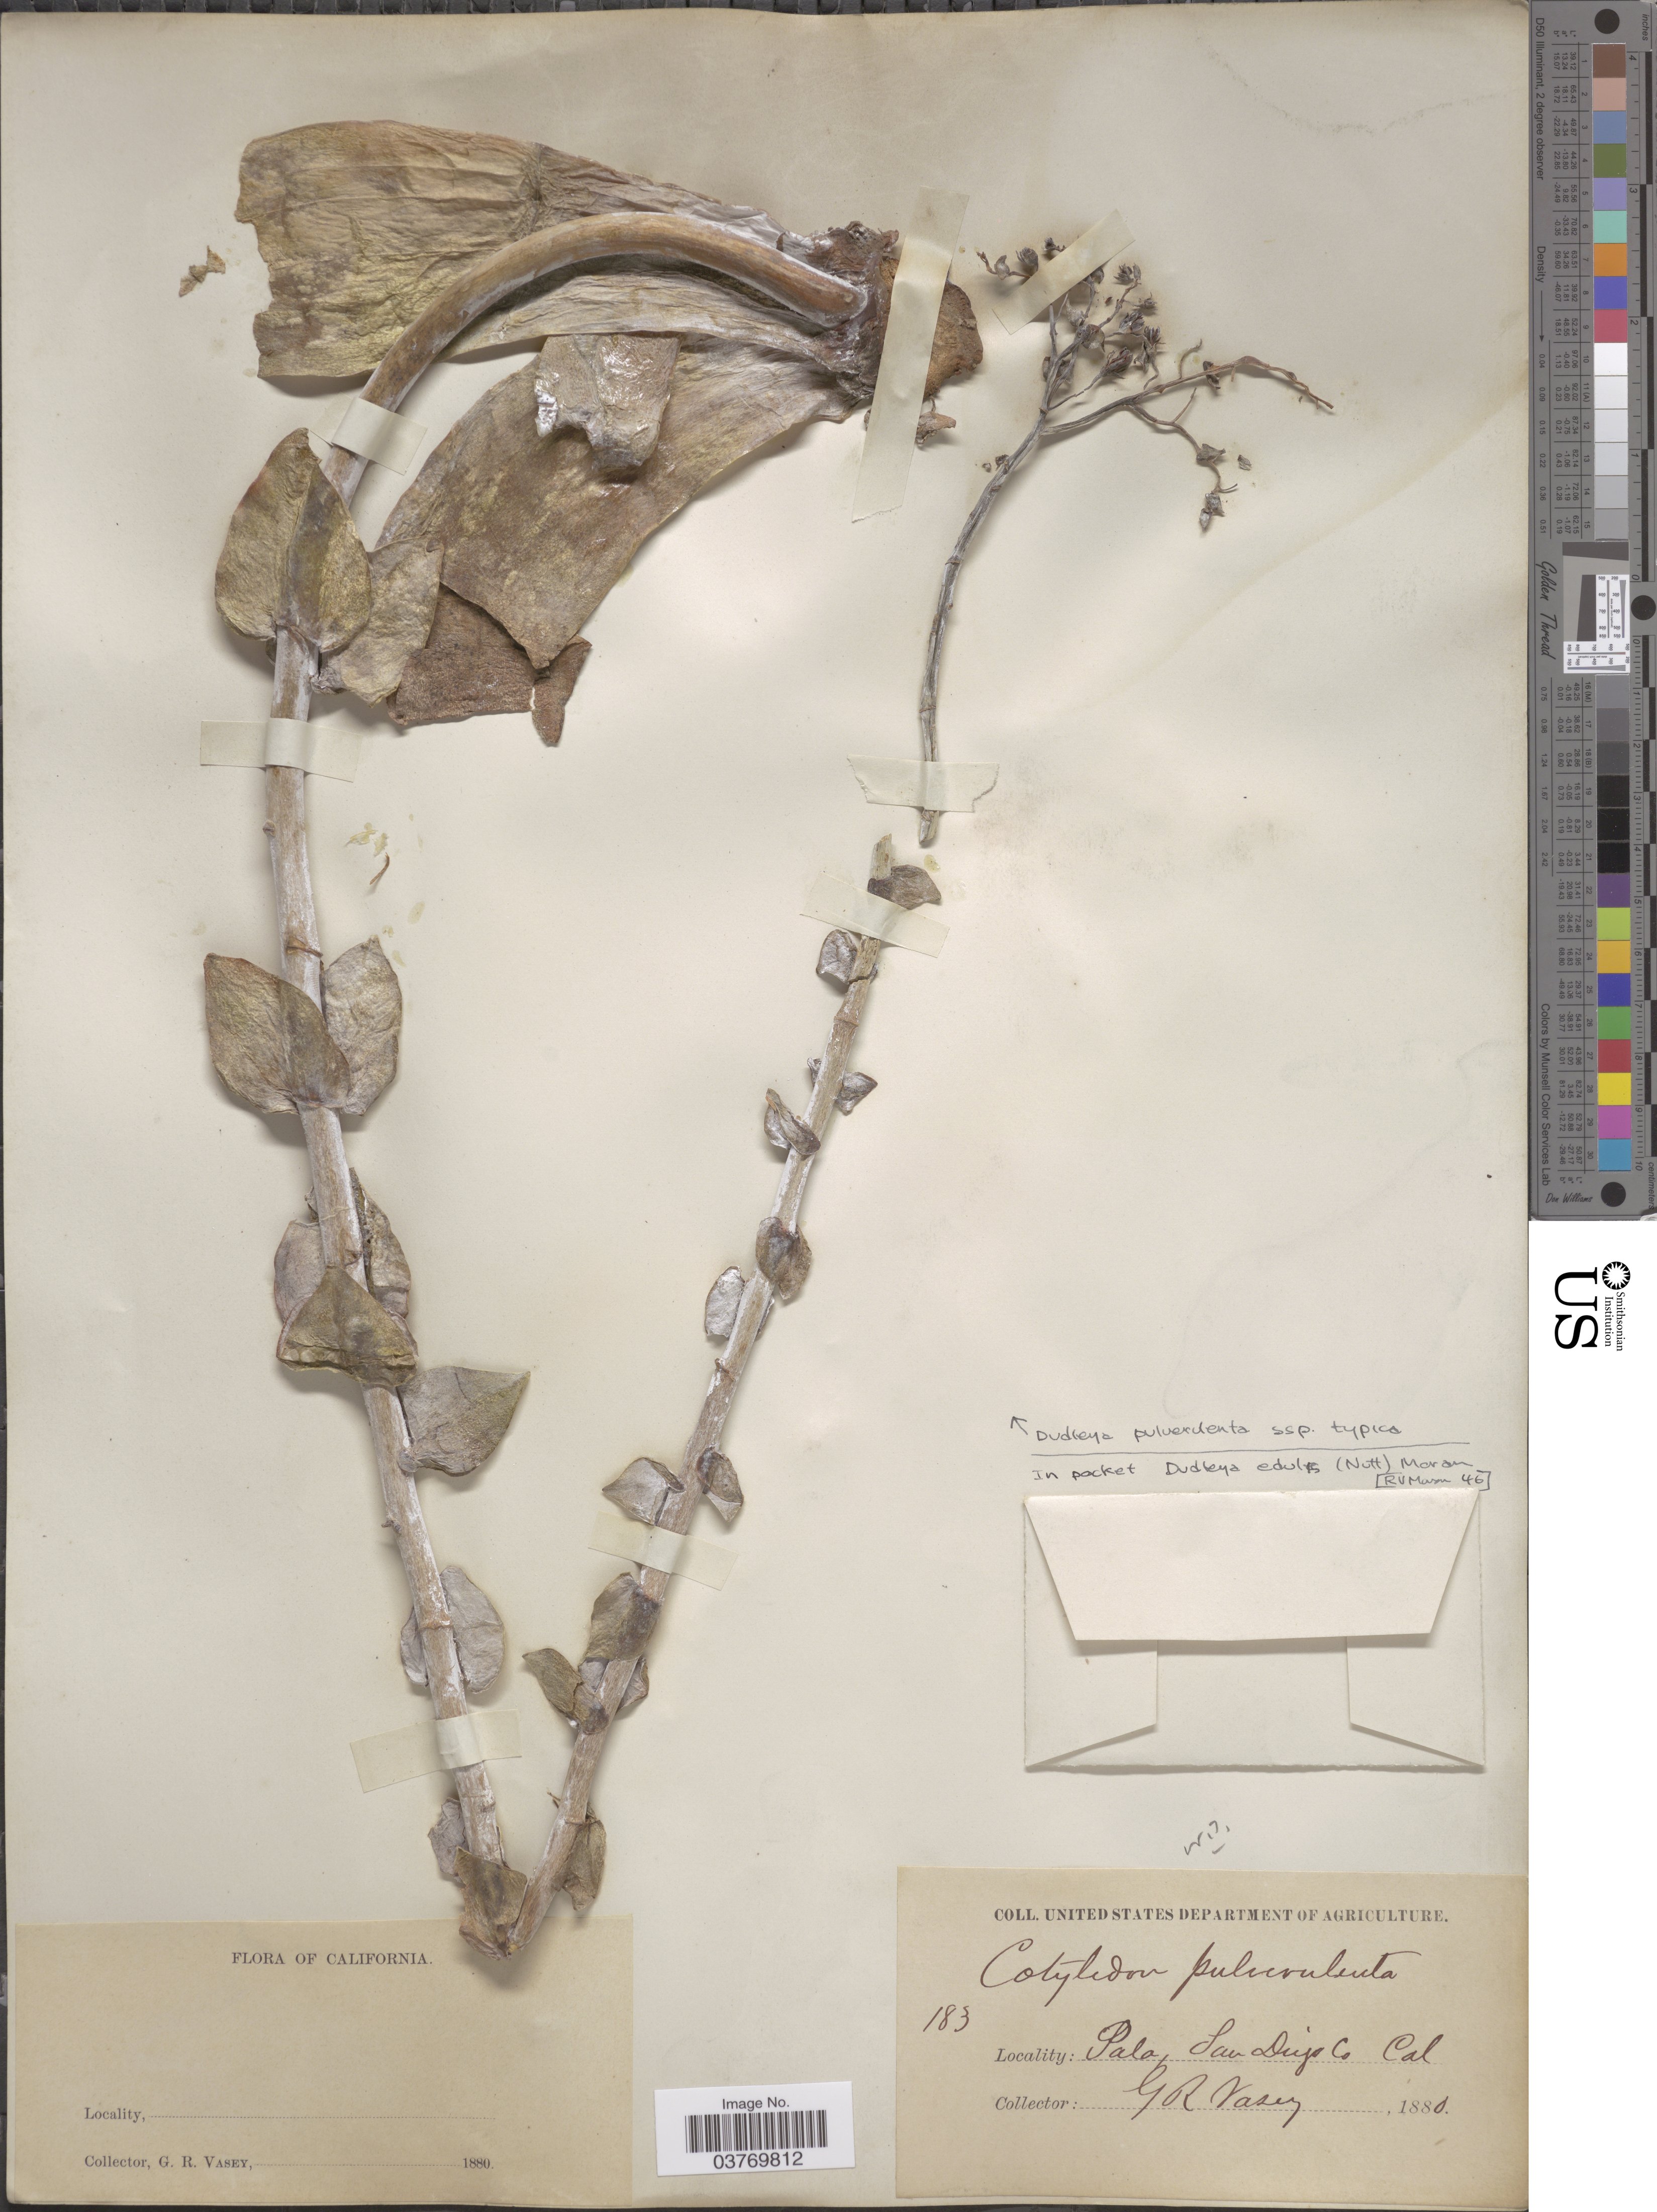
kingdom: Plantae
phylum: Tracheophyta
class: Magnoliopsida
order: Saxifragales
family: Crassulaceae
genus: Dudleya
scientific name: Dudleya pulverulenta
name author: (Nutt.) Britton & Rose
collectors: G. R. Vasey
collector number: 183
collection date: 1880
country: United States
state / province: California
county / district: San Diego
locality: Pala, San Diego Co.